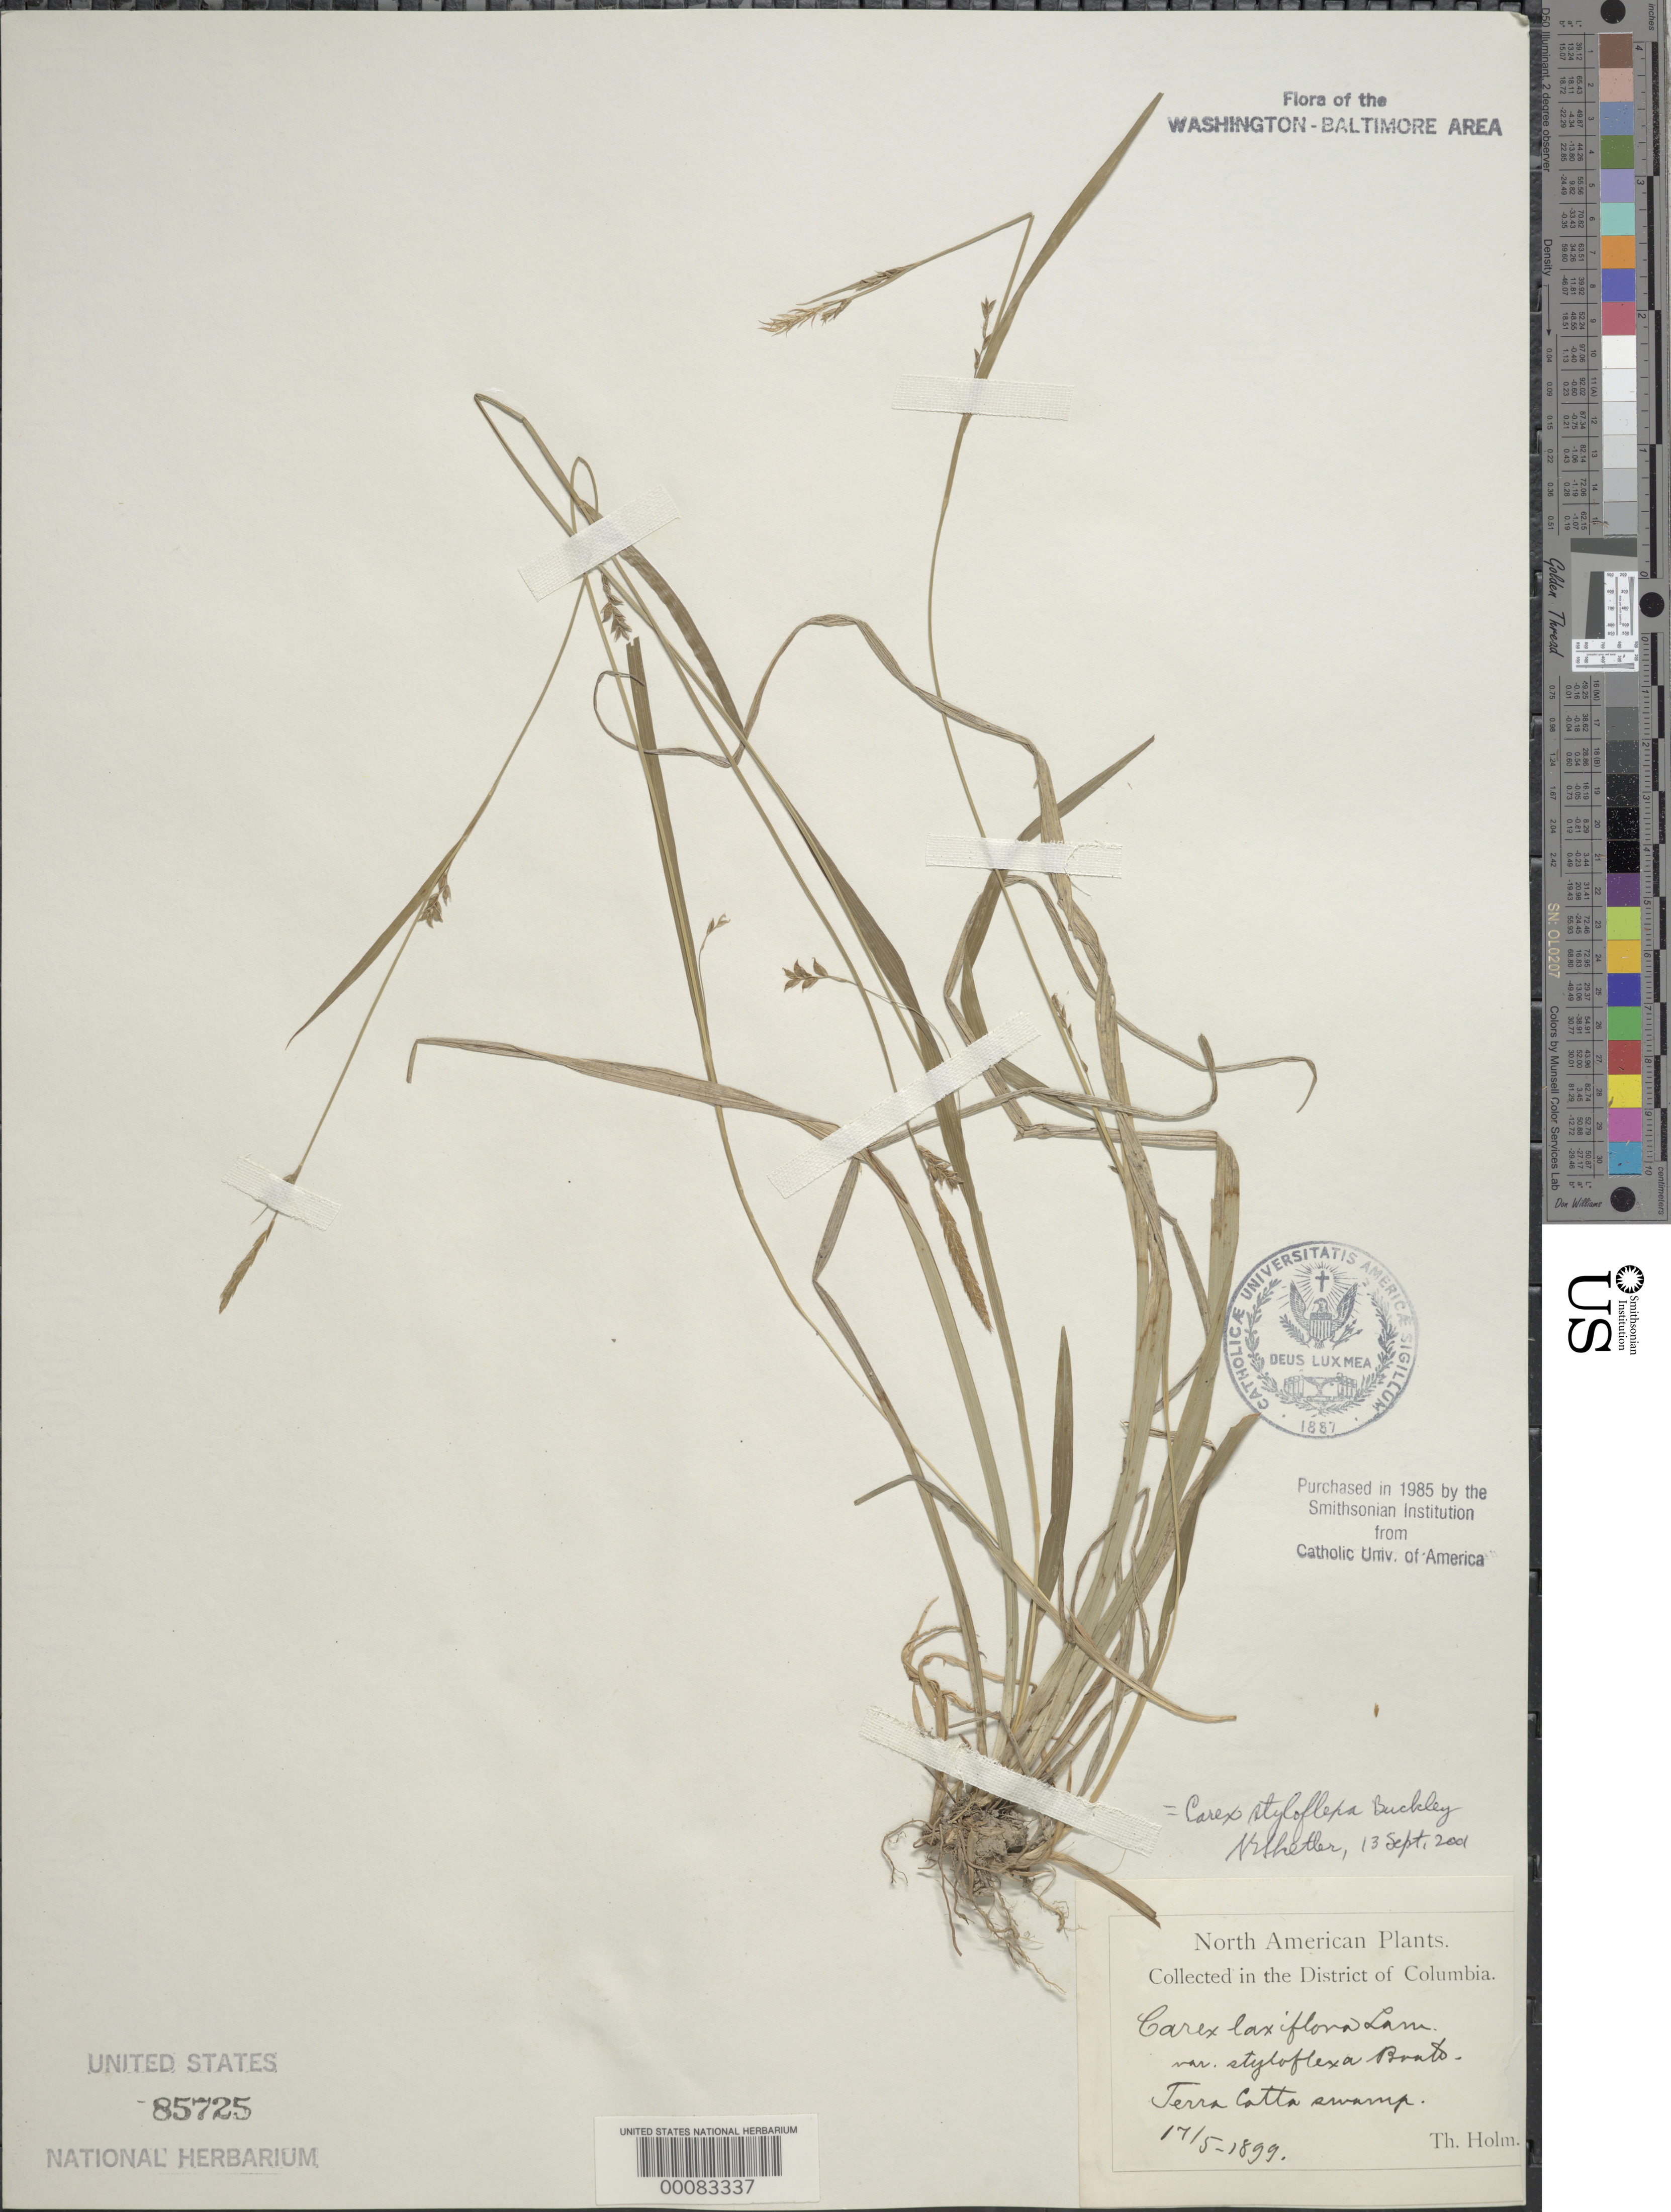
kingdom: Plantae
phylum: Tracheophyta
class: Liliopsida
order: Poales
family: Cyperaceae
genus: Carex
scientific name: Carex laxiflora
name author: Lam.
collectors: T. Holm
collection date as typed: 17 May 1899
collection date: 1899-05-17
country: United States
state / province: District of Columbia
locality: Terra Cotta Swamp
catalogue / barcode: US 83725